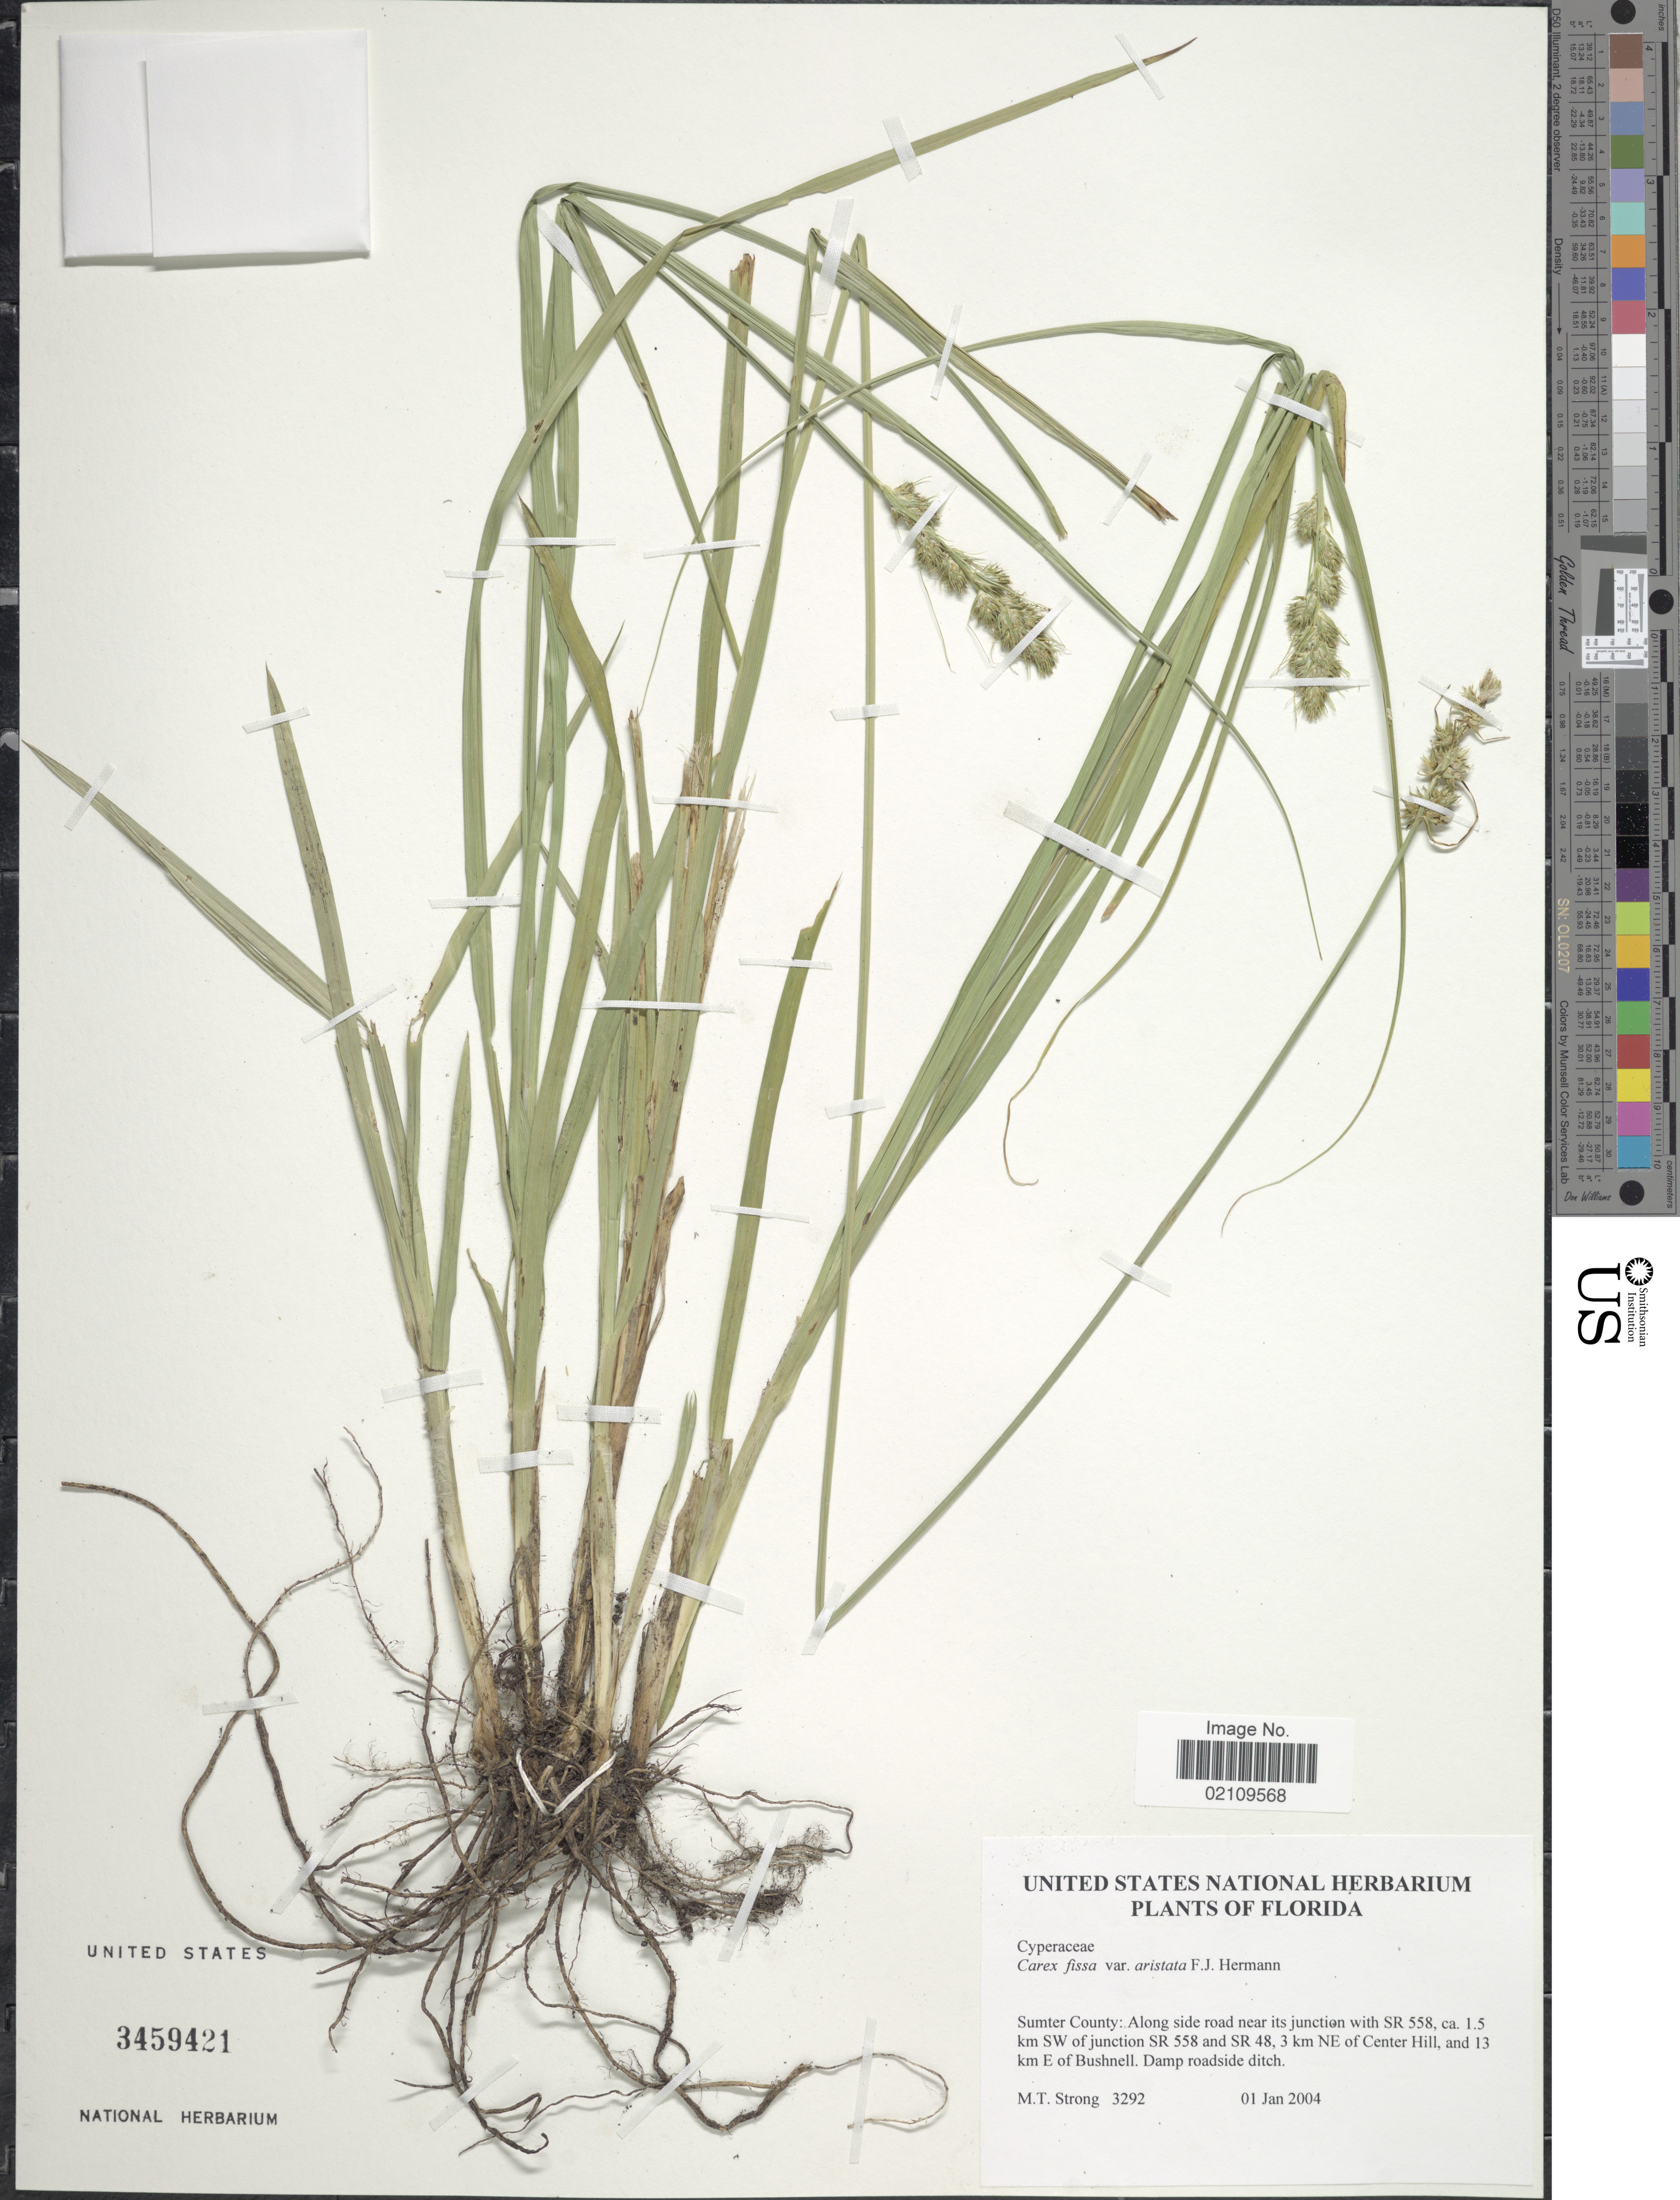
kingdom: Plantae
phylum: Tracheophyta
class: Liliopsida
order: Poales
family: Cyperaceae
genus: Carex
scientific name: Carex fissa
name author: Mack.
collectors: M. T. Strong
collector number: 3292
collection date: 2004-01-01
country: United States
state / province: Florida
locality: Sumter County. Along side road near its junction with SR 558, ca 1.5 km SW of junction SR 558 and SR 48, 3 km NE of Center Hill, and 13 km E of Bushnell. Damp roadside ditch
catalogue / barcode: US 3459421